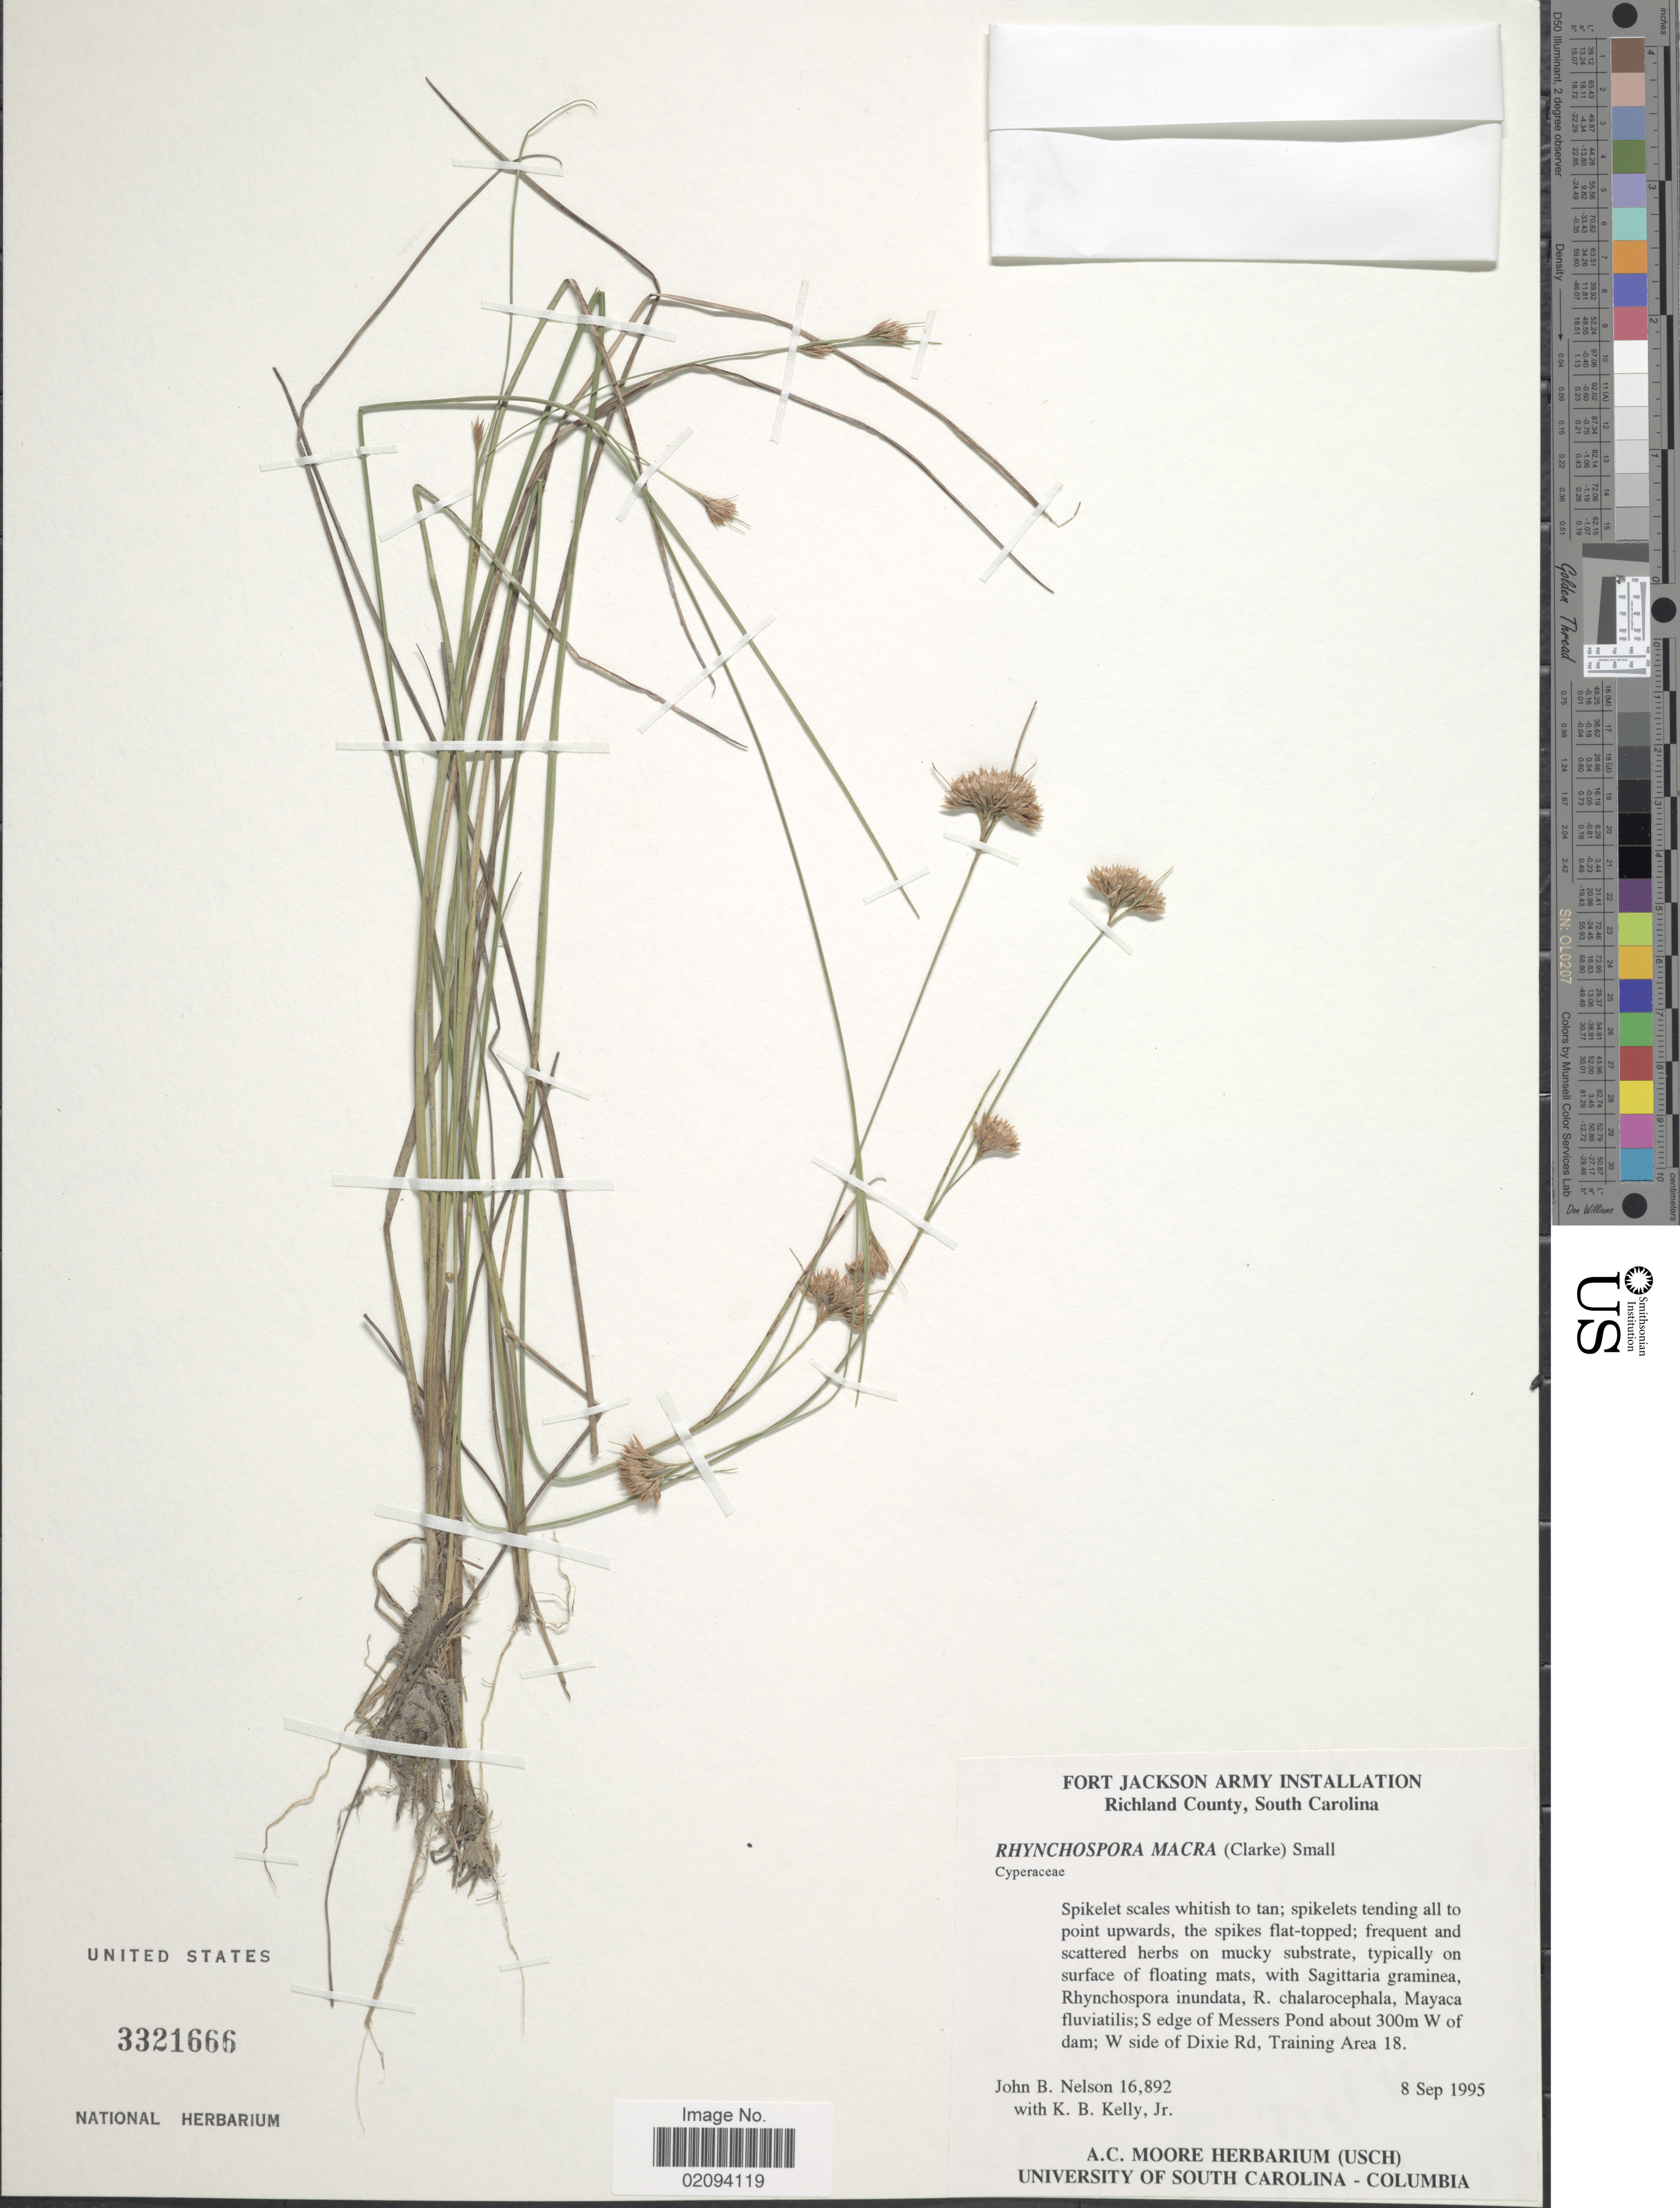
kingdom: Plantae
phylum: Tracheophyta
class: Liliopsida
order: Poales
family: Cyperaceae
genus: Rhynchospora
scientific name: Rhynchospora macra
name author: (C.B. Clarke ex Britton) Small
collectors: J. Nelson & K. Kelly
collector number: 16892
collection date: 1995-09-08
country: United States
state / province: South Carolina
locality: Richland County. S edge of Messers Pond about 300m W of dam; W side of Dixie Rd, Training Area 18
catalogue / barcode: US 3321666